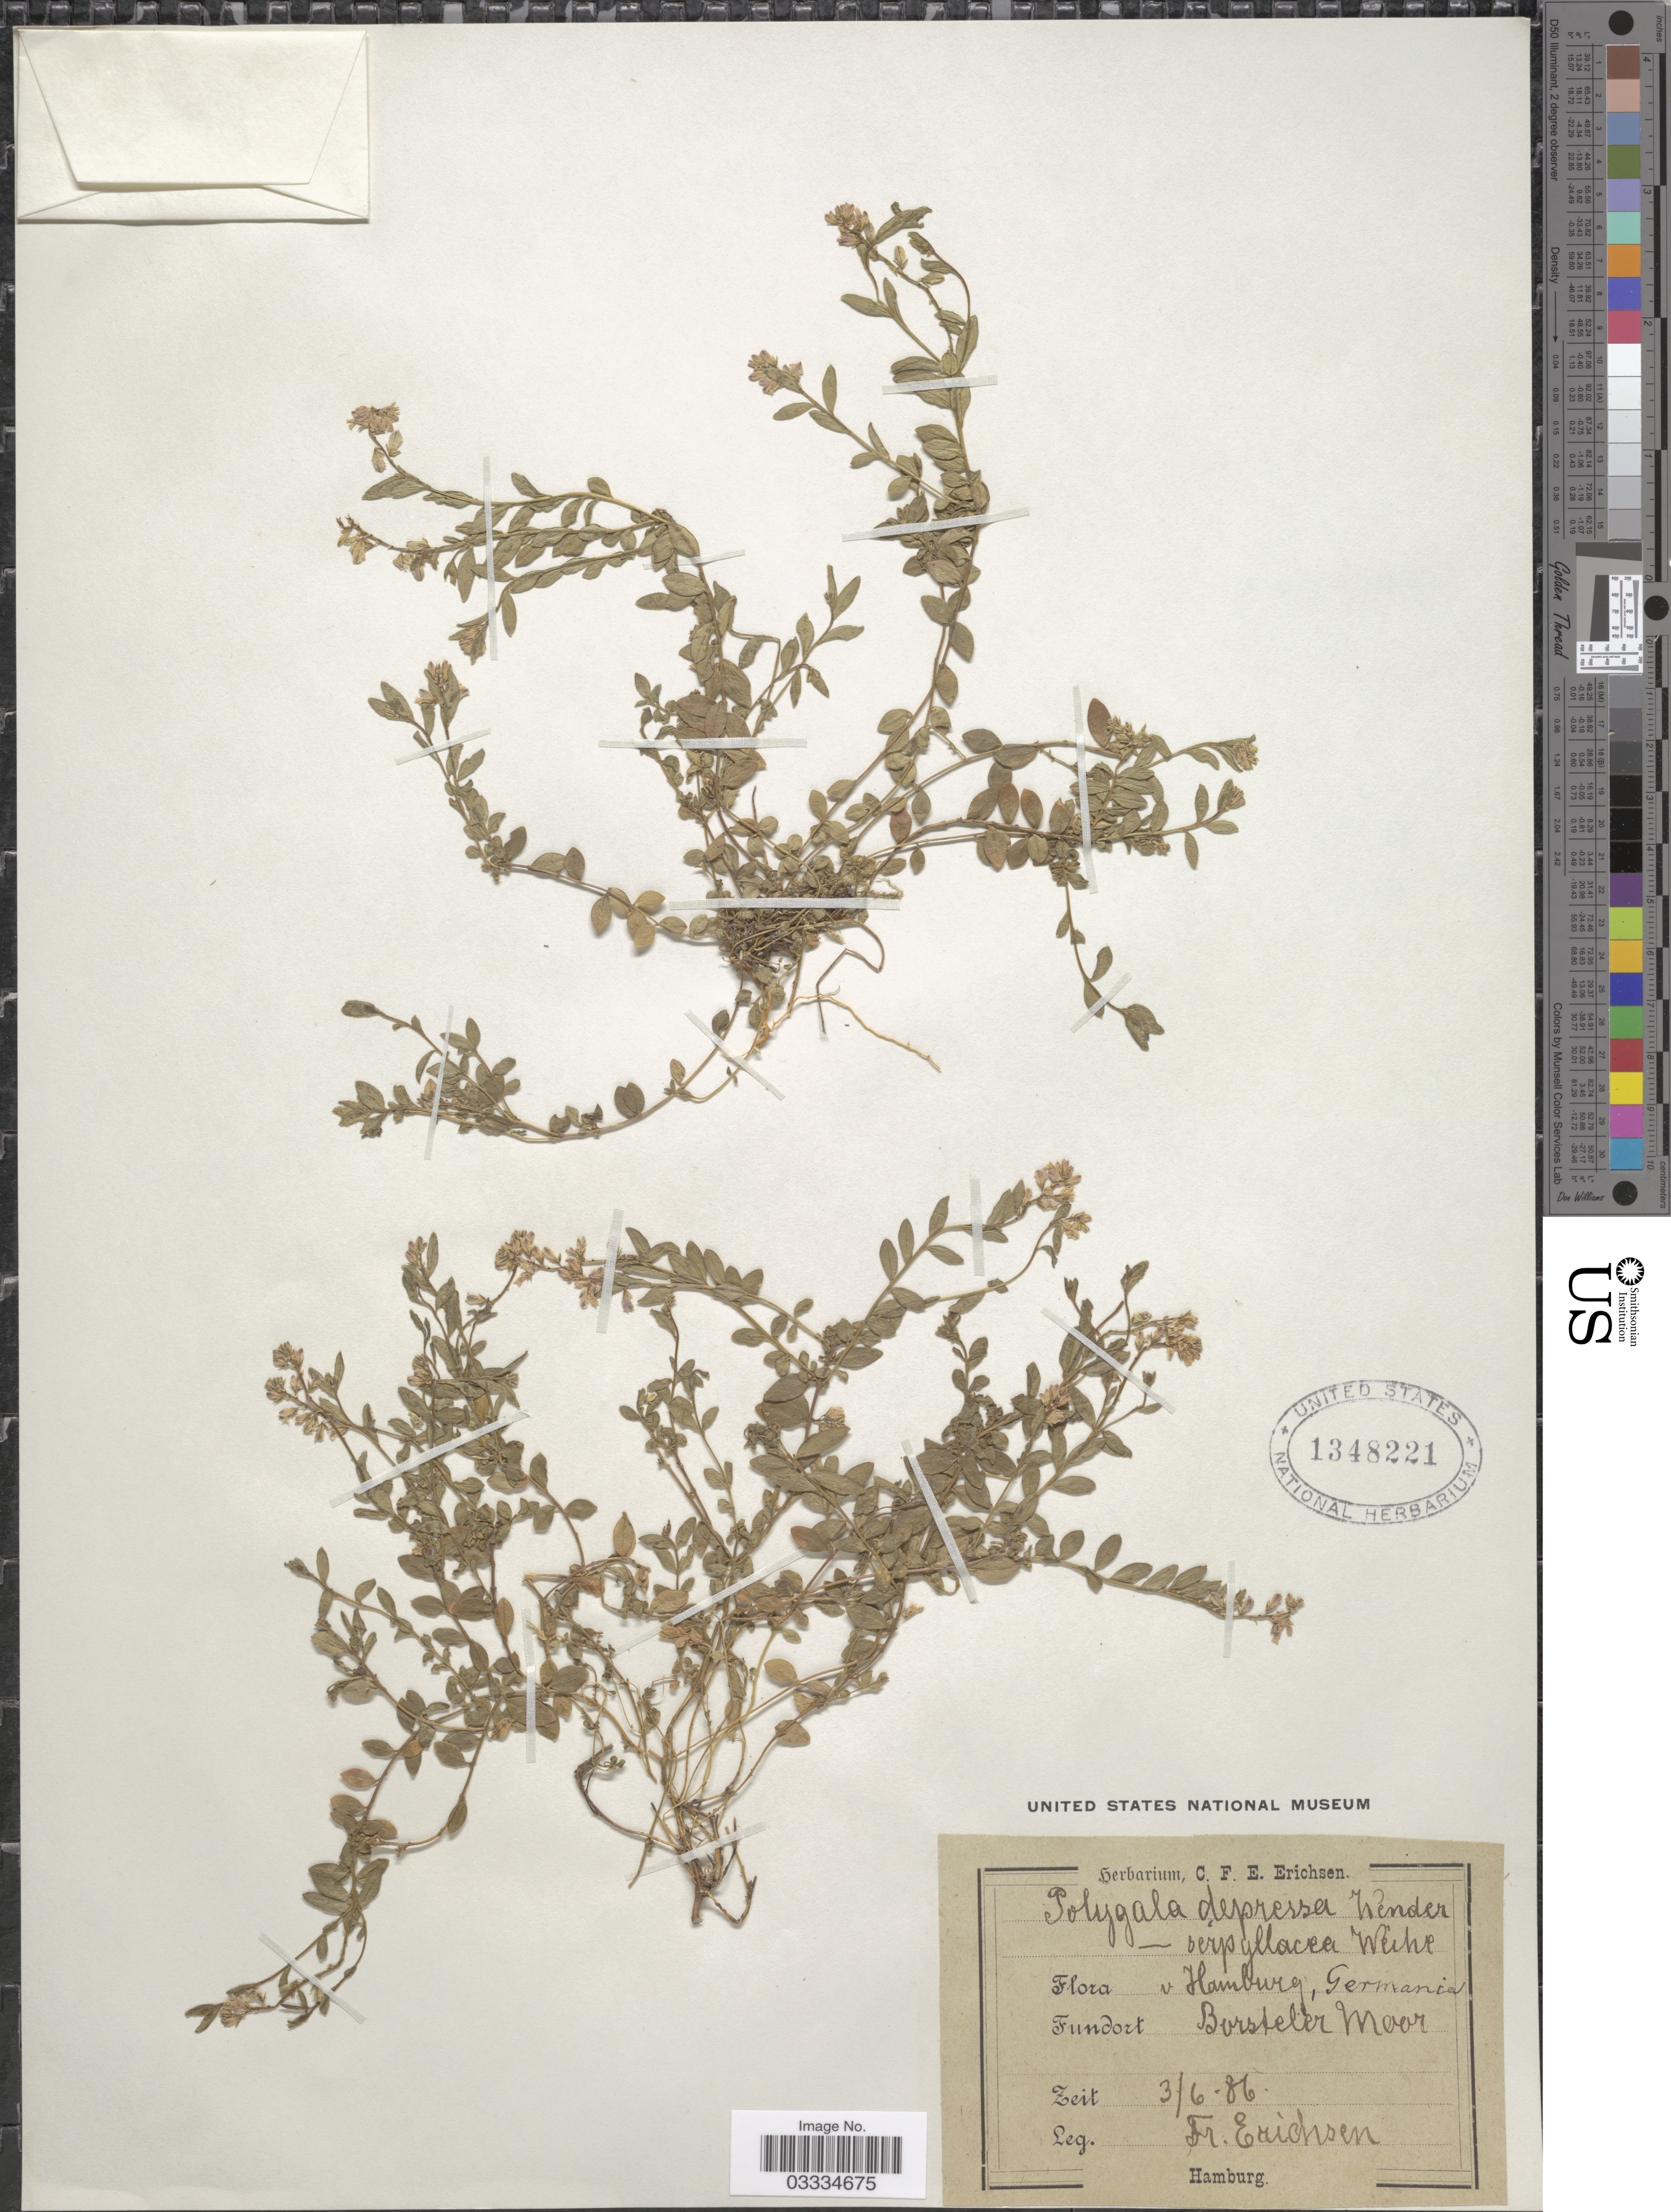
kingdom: Plantae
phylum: Tracheophyta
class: Magnoliopsida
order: Fabales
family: Polygalaceae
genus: Polygala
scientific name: Polygala depressa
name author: Wender.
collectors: F. Erichsen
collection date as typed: Transcribed d/m/y: 3/6/86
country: Germany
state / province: Hamburg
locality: Borsteler Moor.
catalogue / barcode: US 1348221